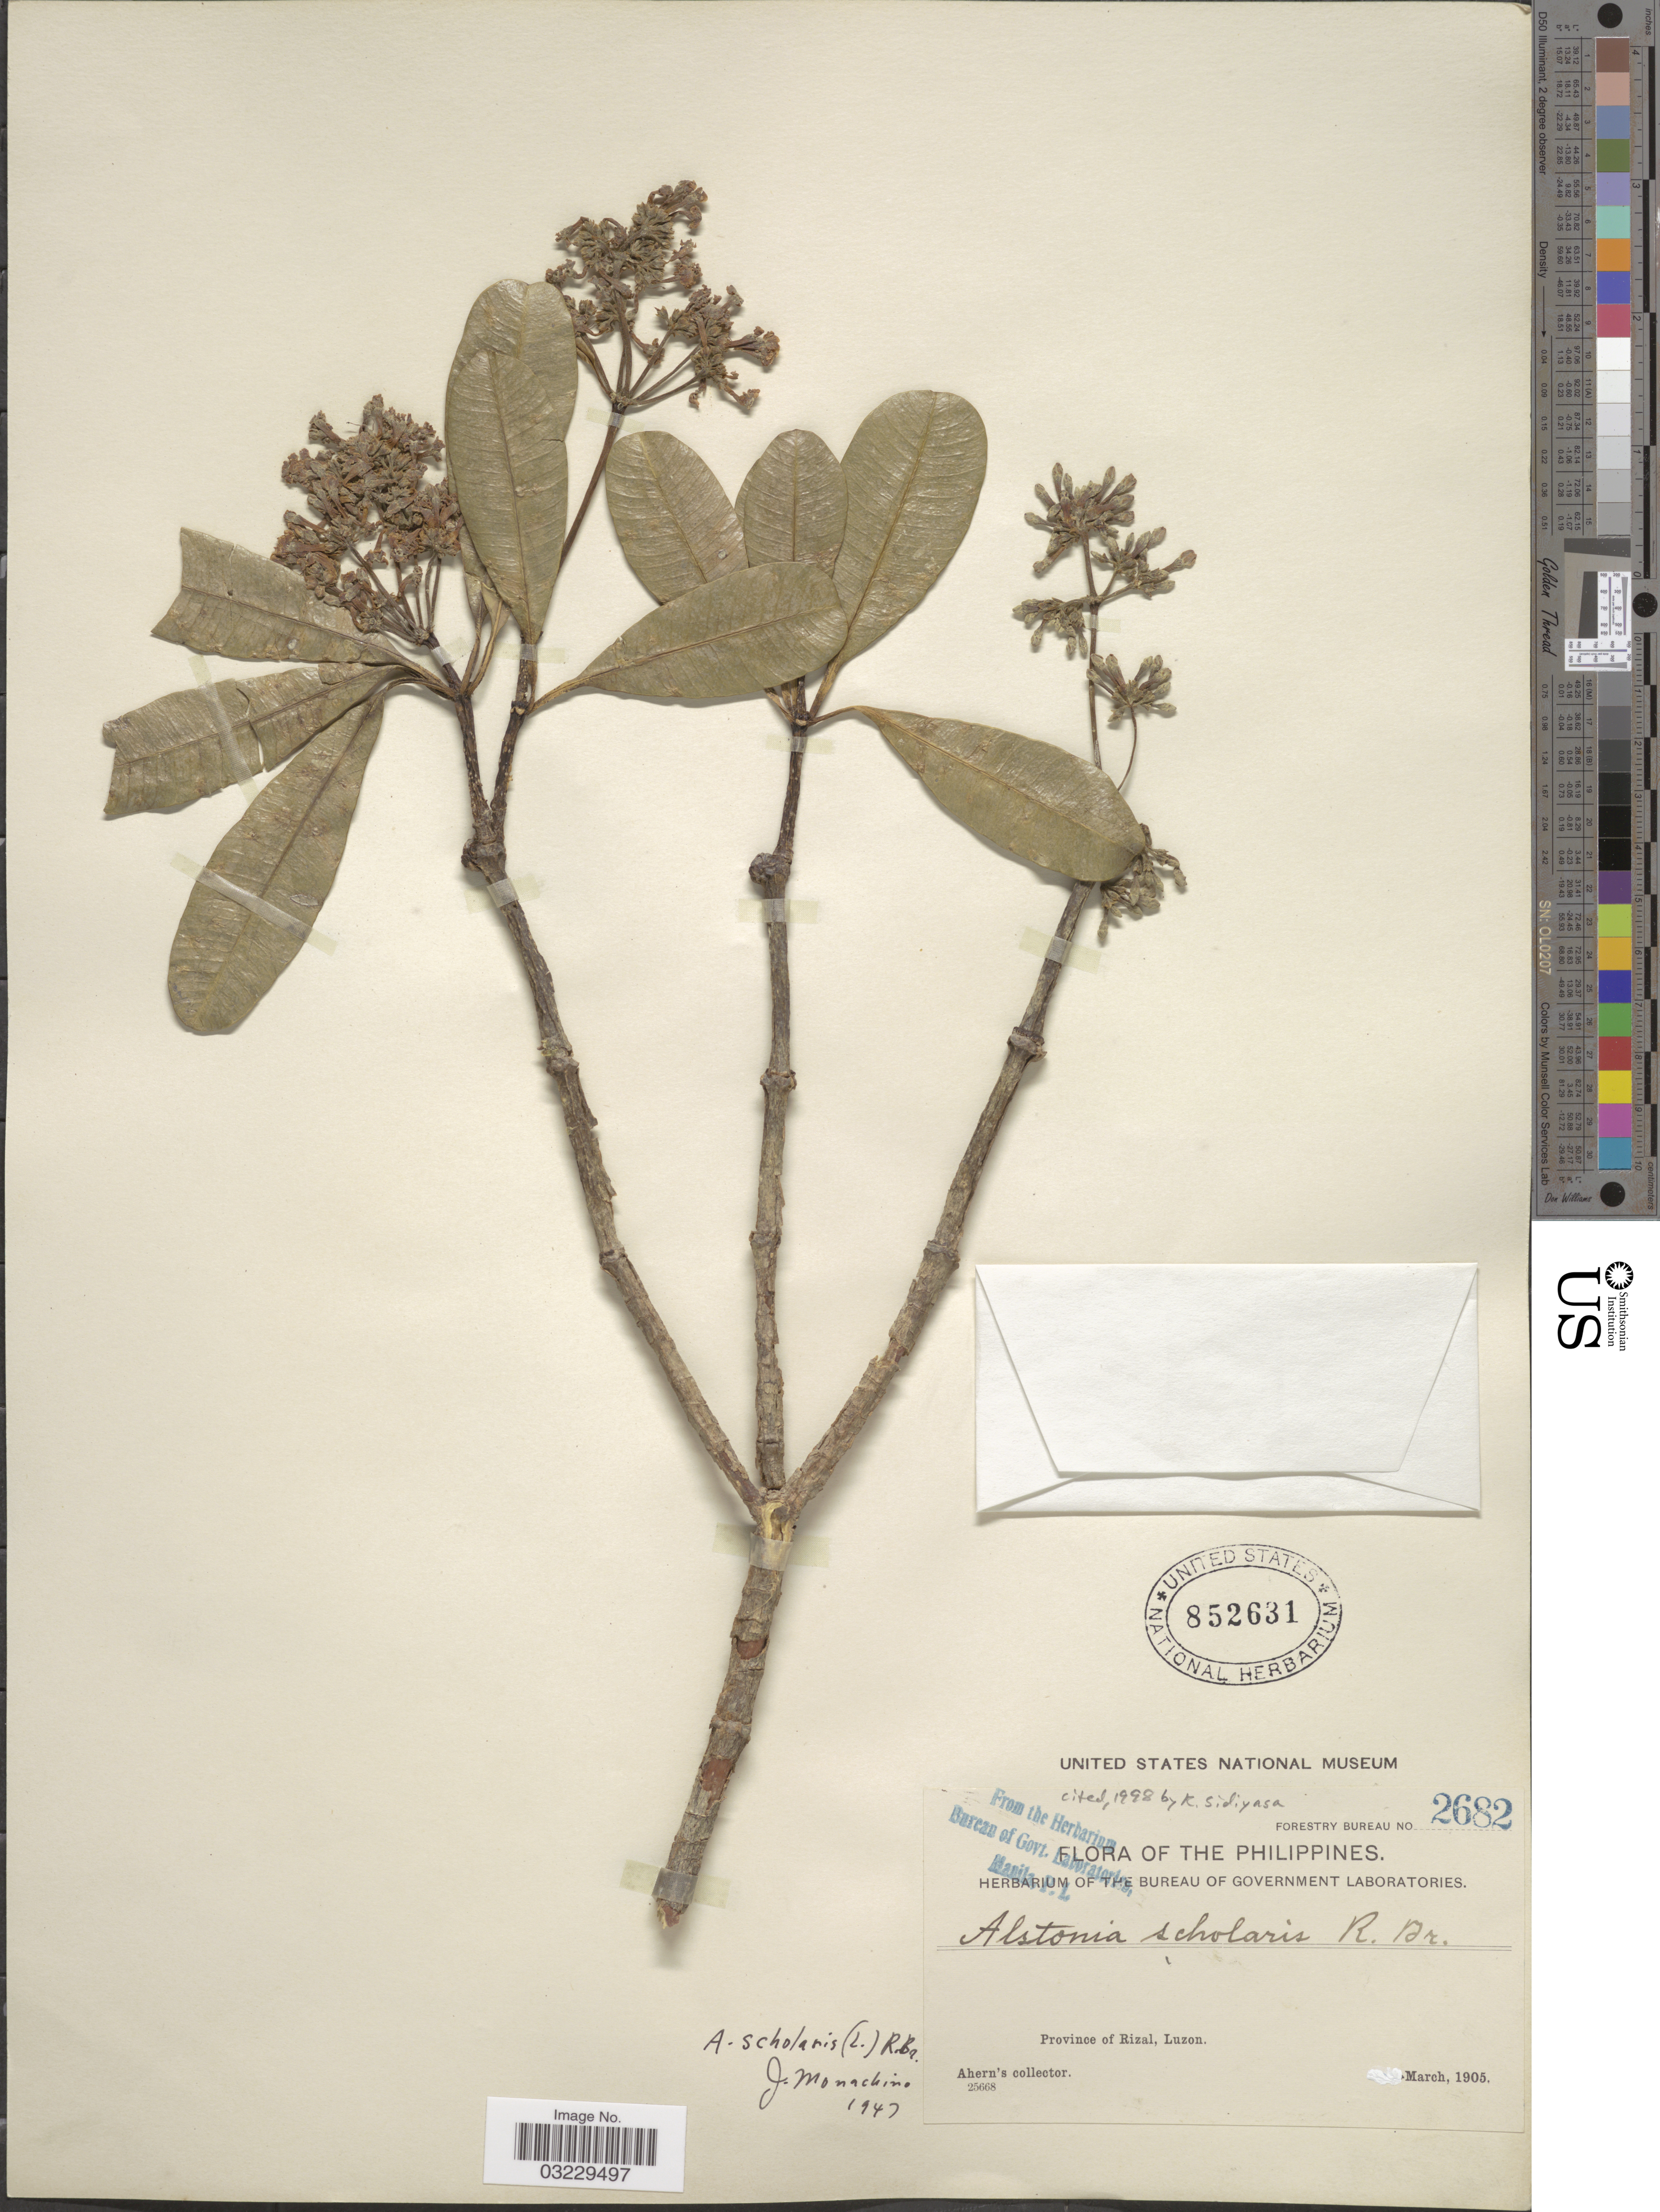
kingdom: Plantae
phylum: Tracheophyta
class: Magnoliopsida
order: Gentianales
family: Apocynaceae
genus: Alstonia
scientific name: Alstonia scholaris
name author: (L.) R. Br.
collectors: Ahern's collector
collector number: Forestry Bureau 2682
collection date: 1905-03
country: Philippines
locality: Province of Rizal, Luzon.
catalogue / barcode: US 852631